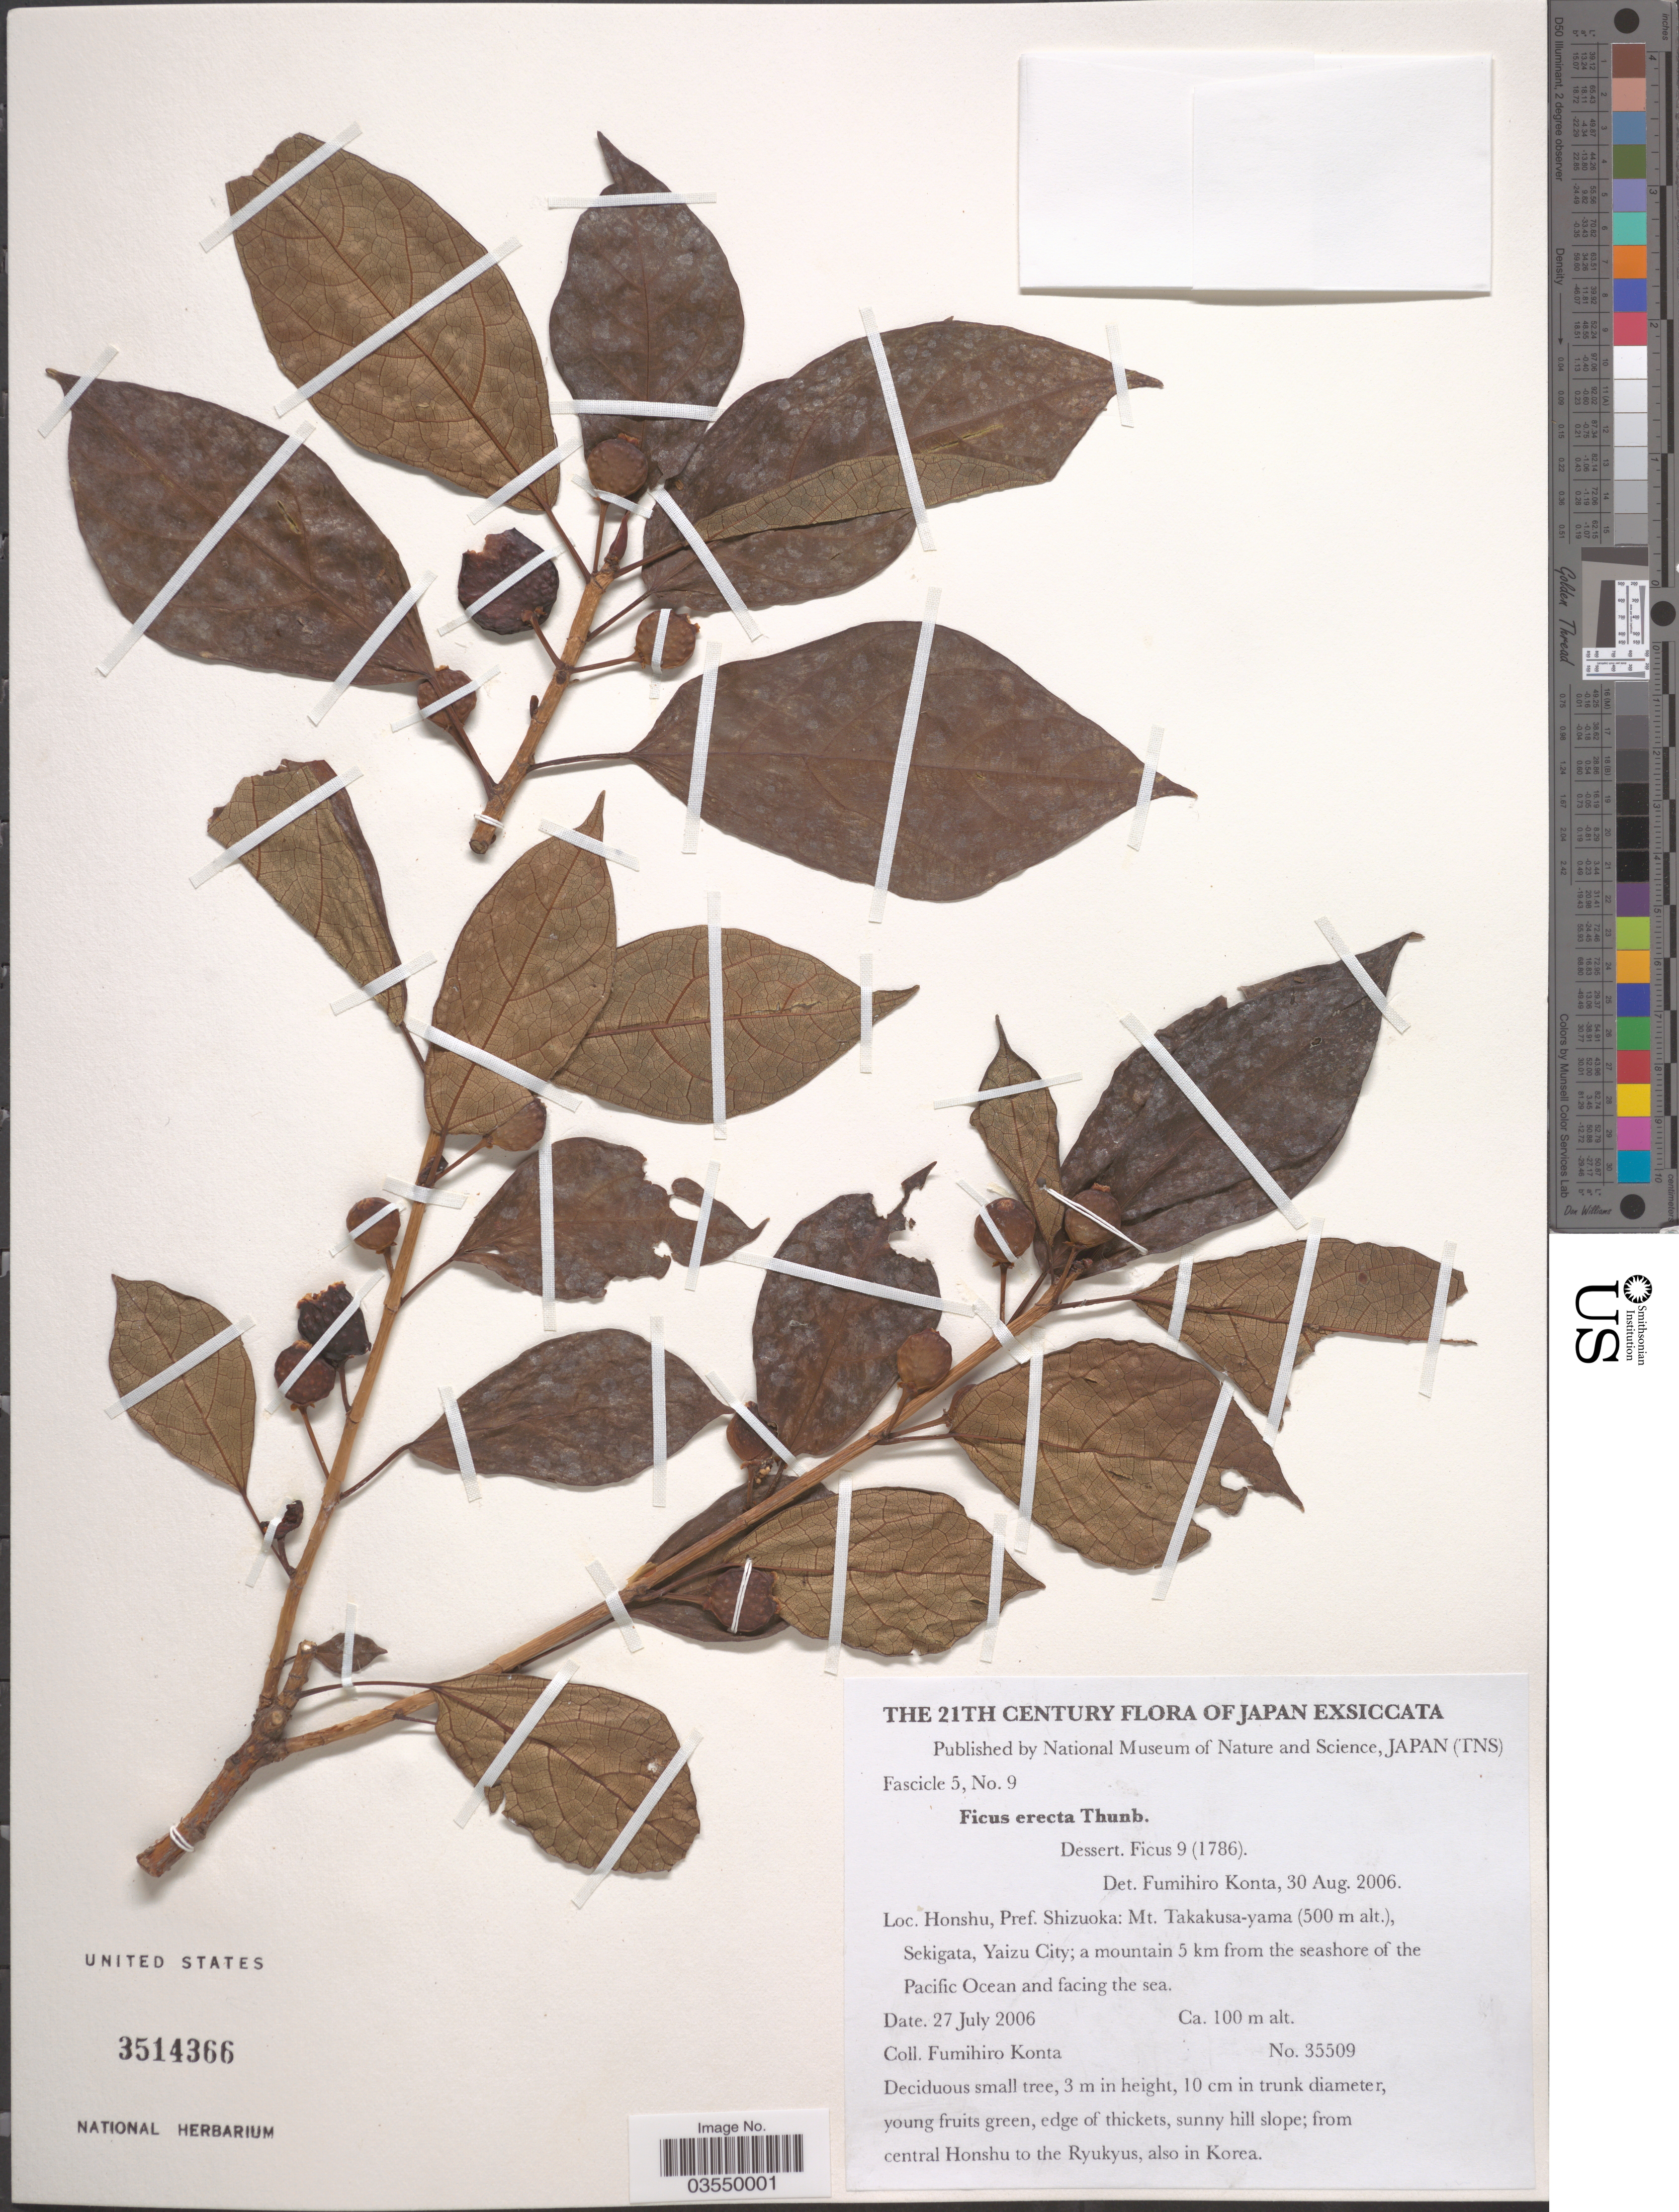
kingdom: Plantae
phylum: Tracheophyta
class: Magnoliopsida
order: Rosales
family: Moraceae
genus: Ficus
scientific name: Ficus erecta var. erecta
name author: Thunb.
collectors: F. Konta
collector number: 35509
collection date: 2006-07-27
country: Japan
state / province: Sizuoka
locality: Honshu, Pref. Shizuoka: Mt. Takakusa-yama, Sekigata, Yaizu City; a mountain 5 km from the seashore of the Pacific Ocean and facing the sea.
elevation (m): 100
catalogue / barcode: US 3514366